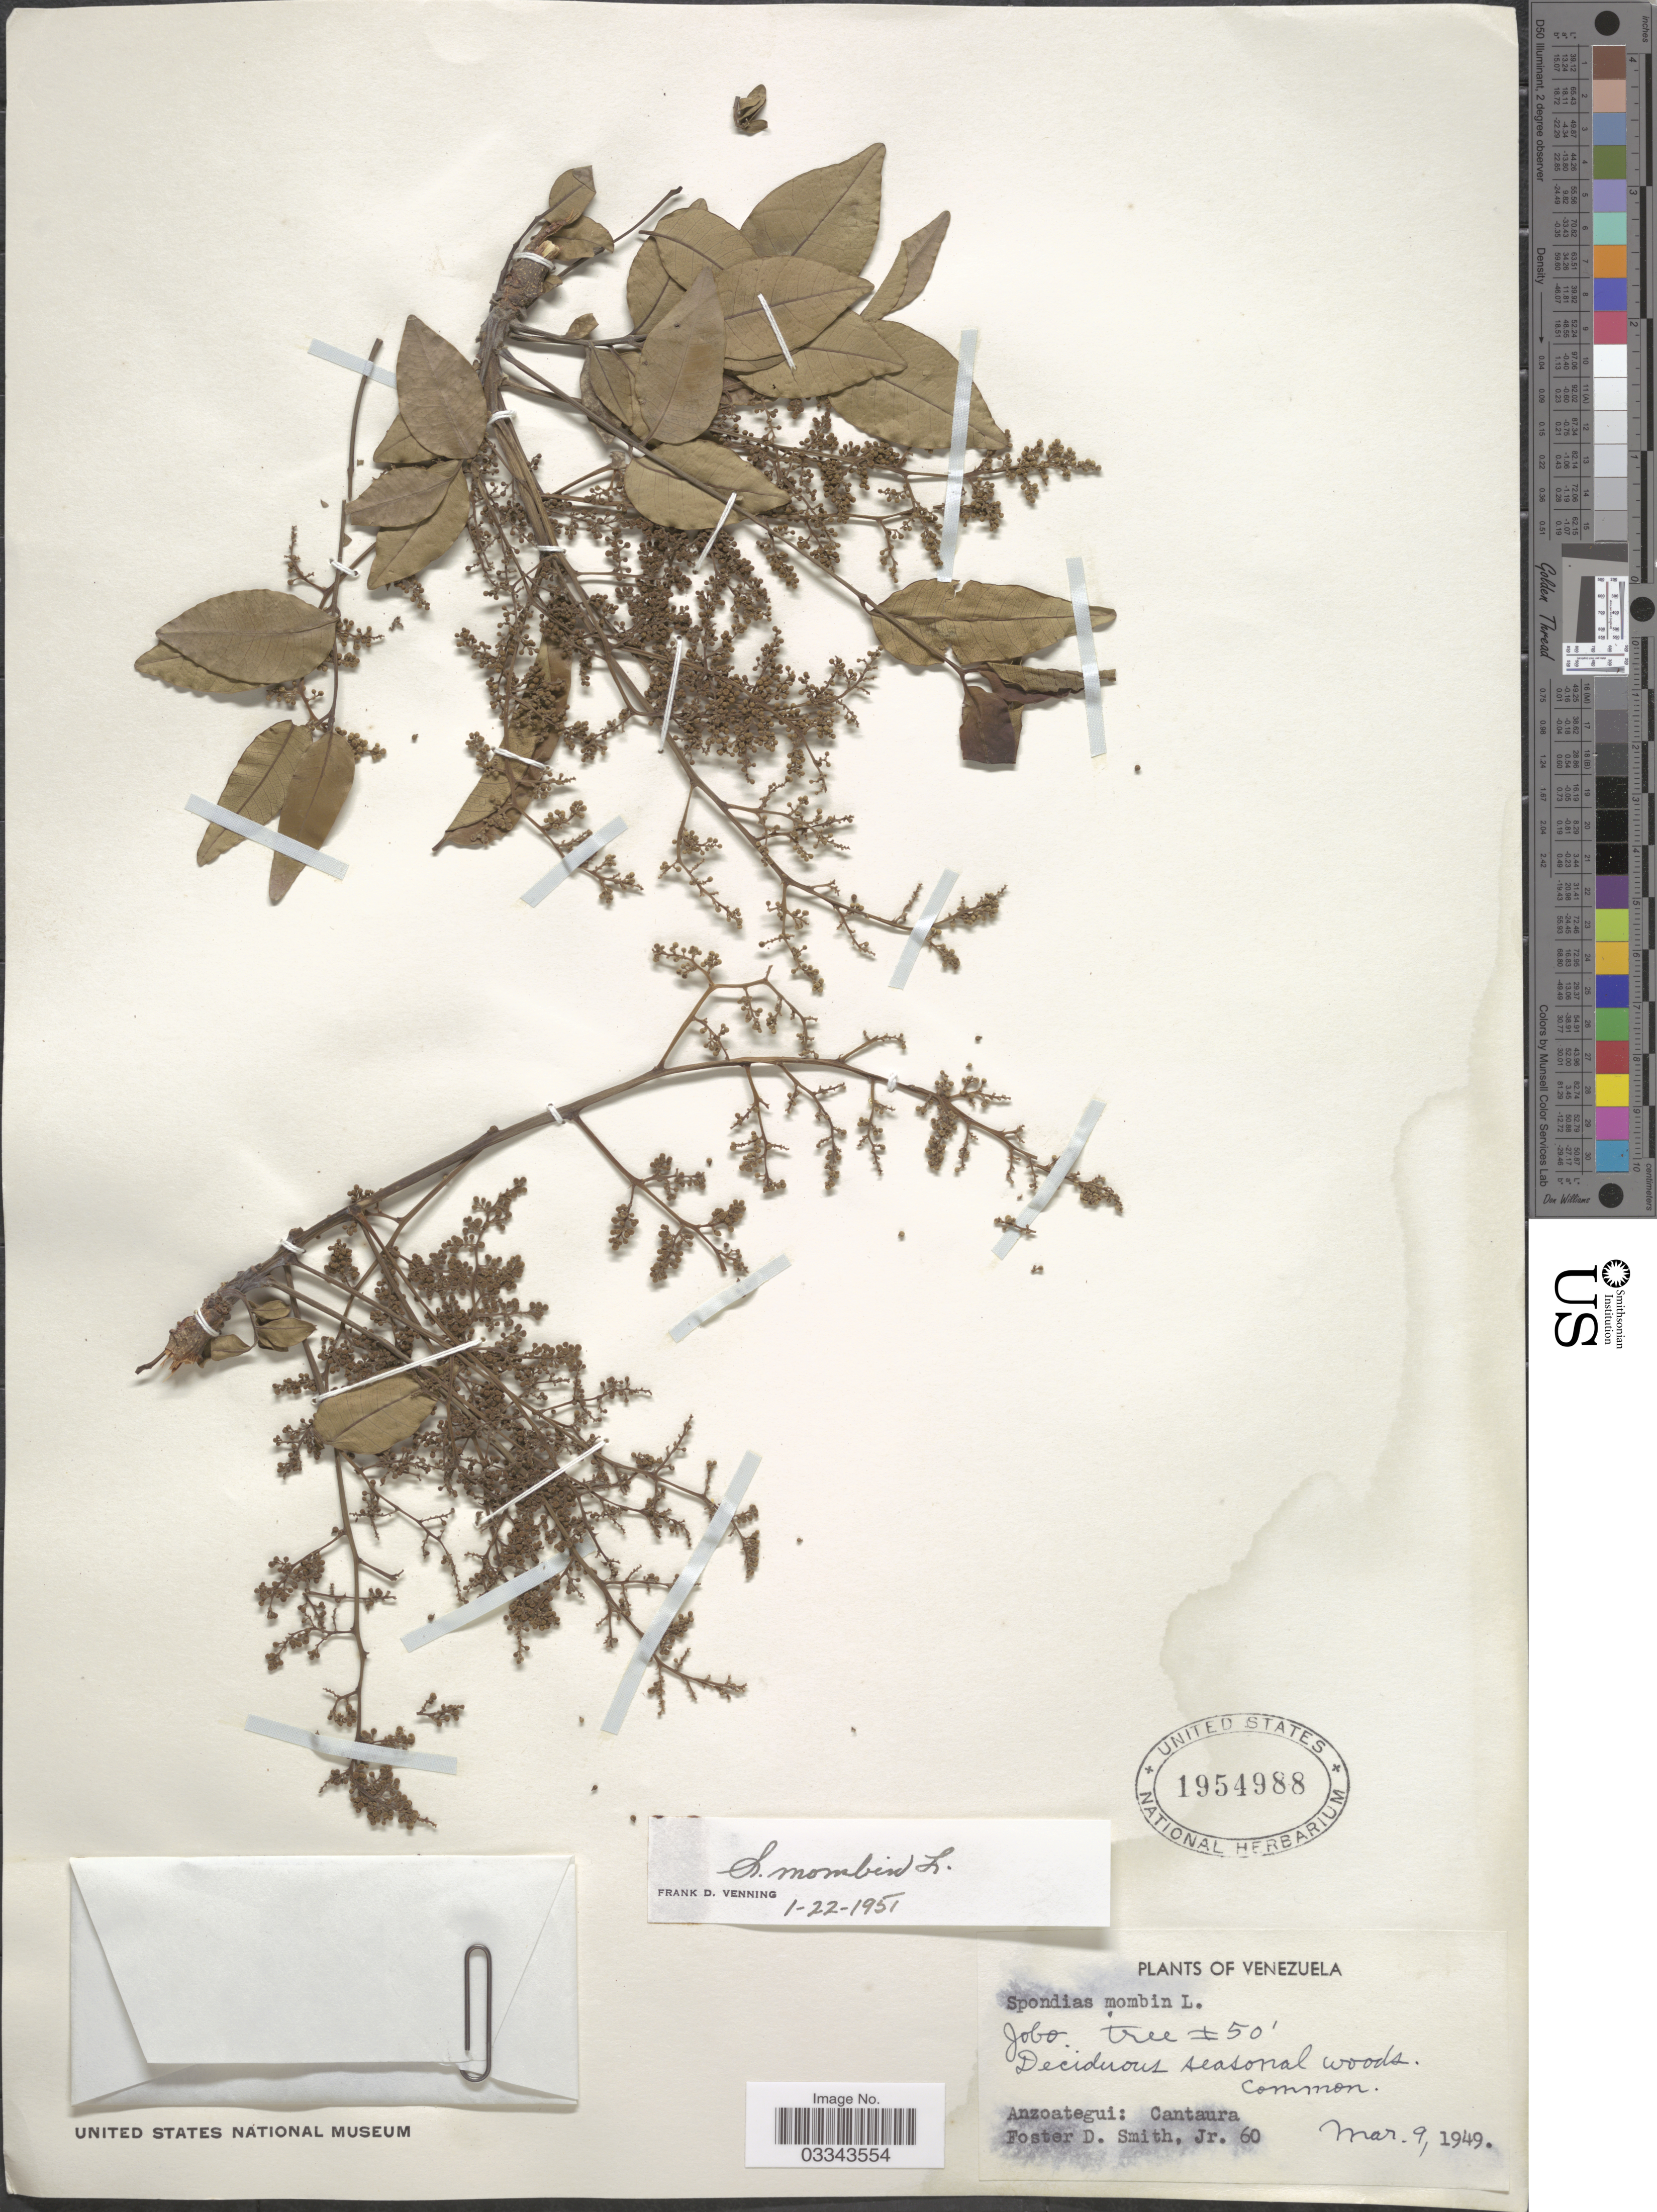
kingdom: Plantae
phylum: Tracheophyta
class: Magnoliopsida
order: Sapindales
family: Anacardiaceae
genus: Spondias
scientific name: Spondias mombin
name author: L.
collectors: F. Smith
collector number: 60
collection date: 1949-03-09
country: Venezuela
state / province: Anzoategui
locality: Cantaura.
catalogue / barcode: US 1954988